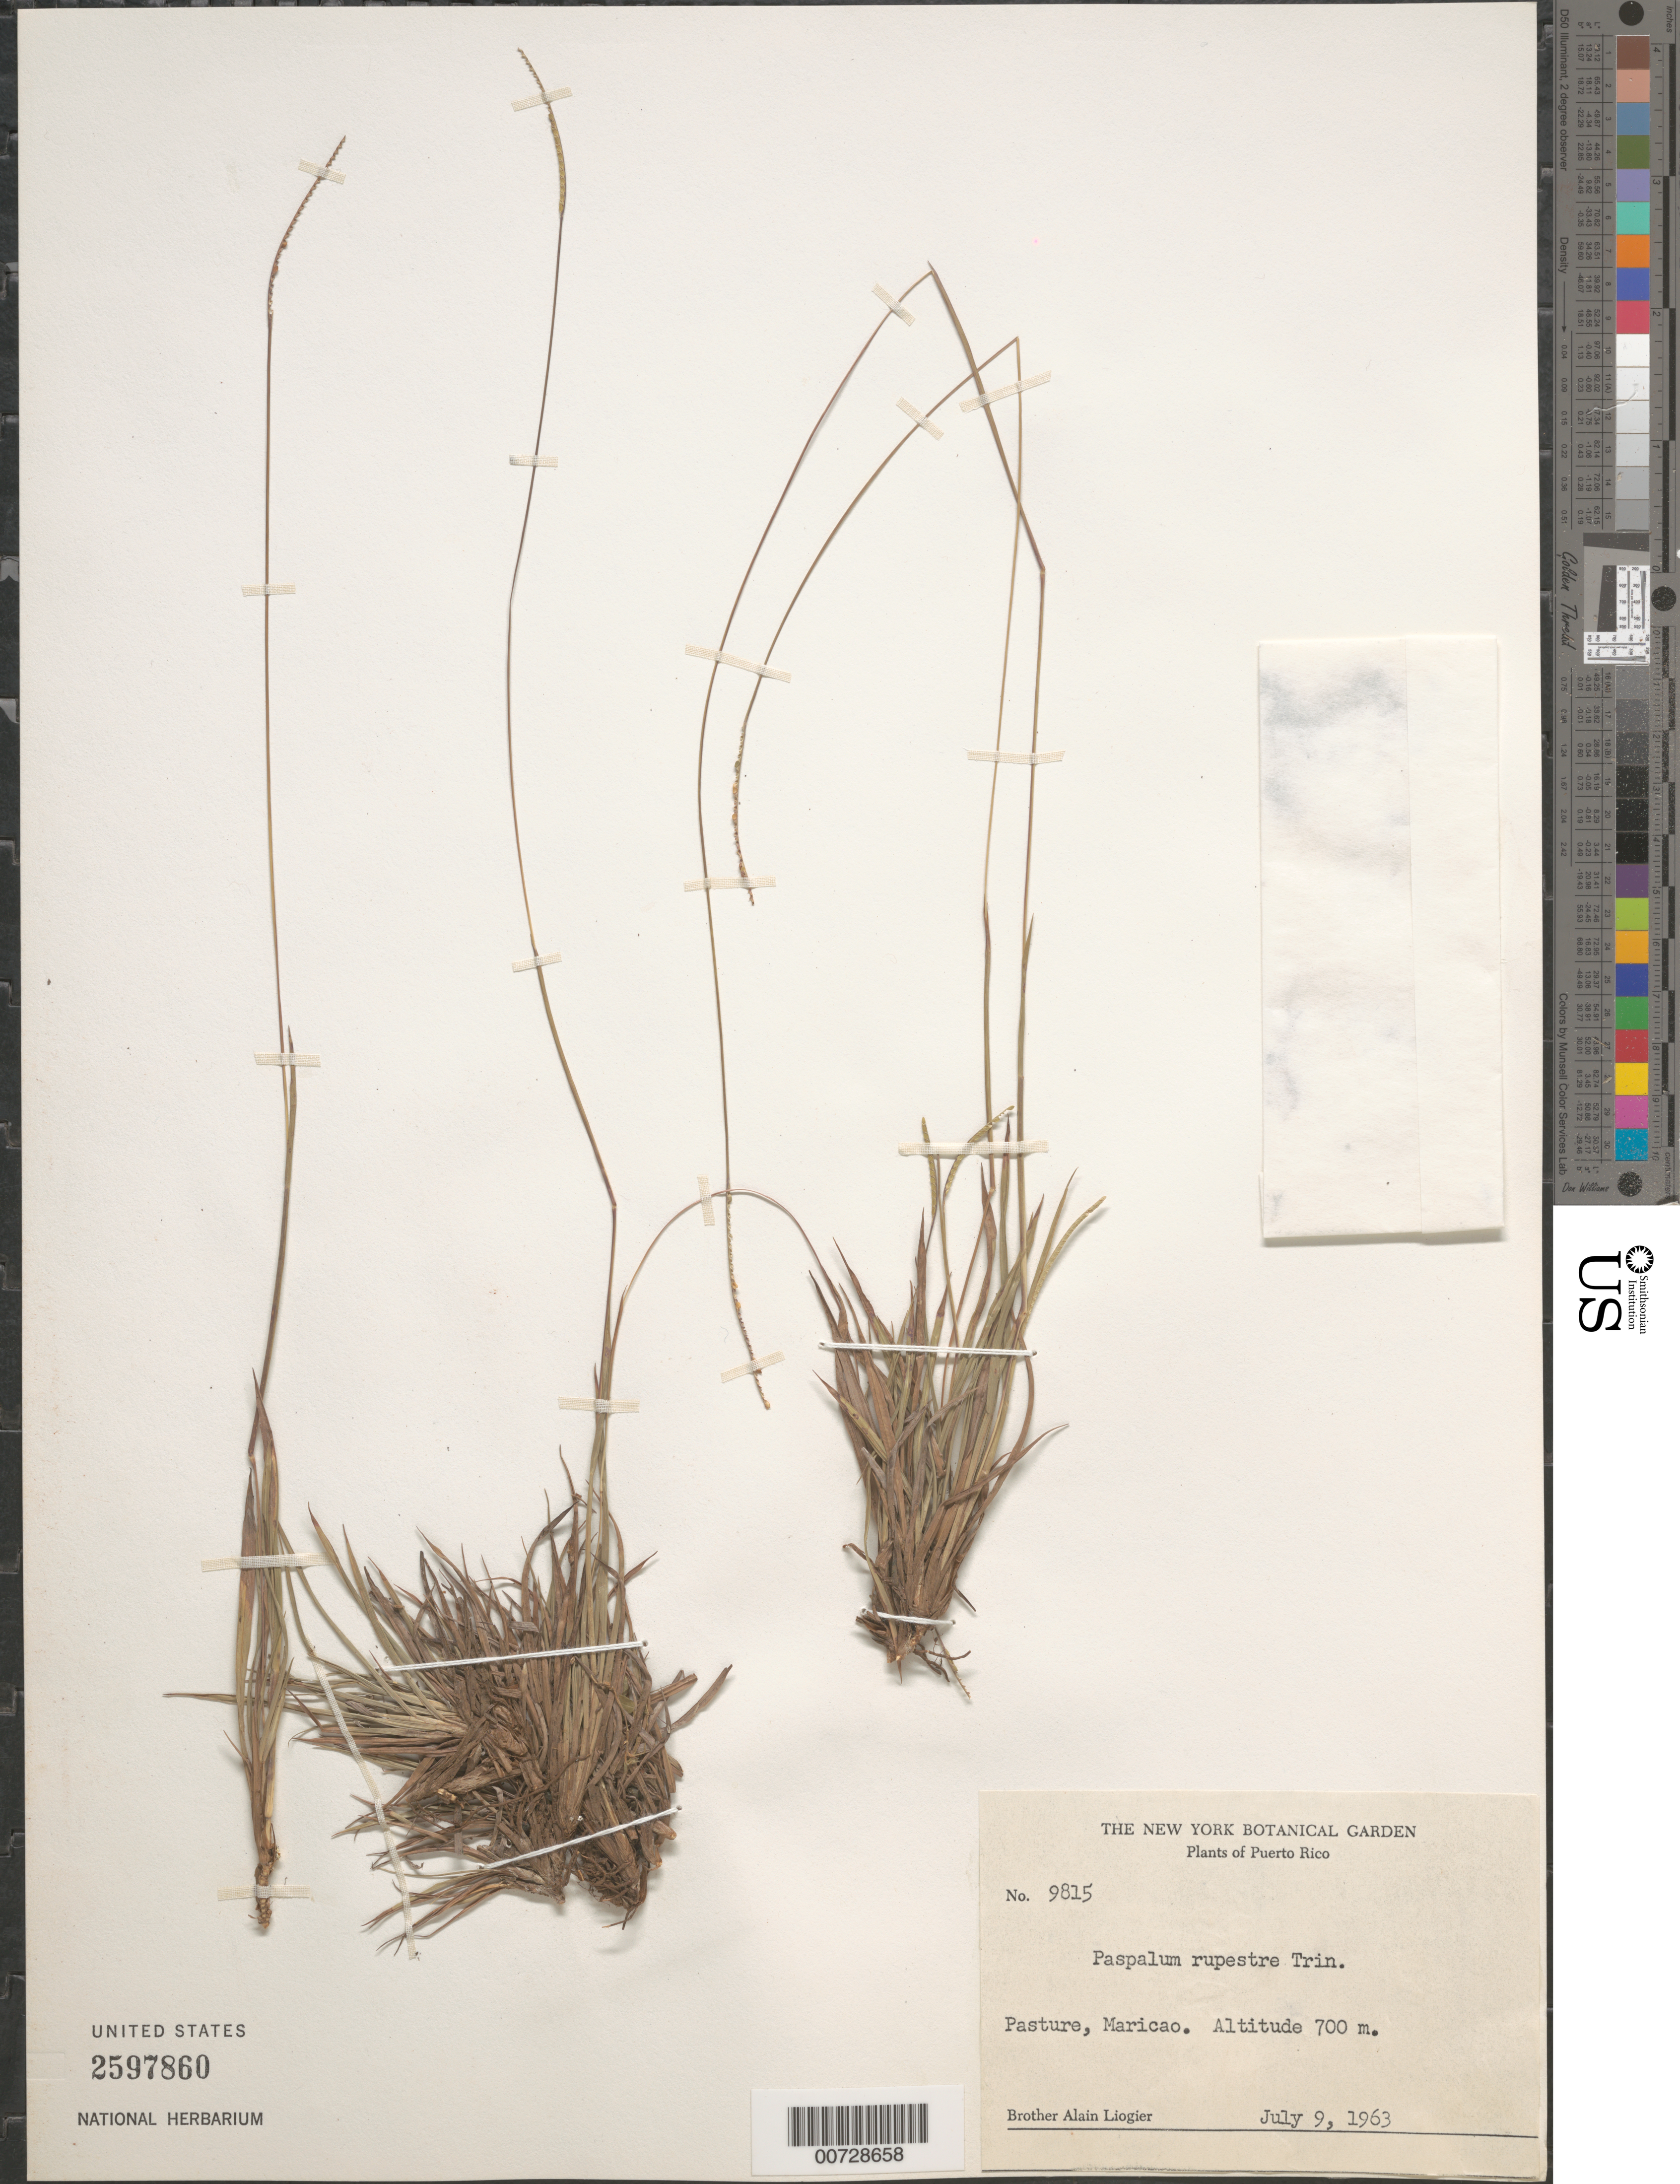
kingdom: Plantae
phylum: Tracheophyta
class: Liliopsida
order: Poales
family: Poaceae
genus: Paspalum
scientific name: Paspalum rupestre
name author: Trin.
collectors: A. H. Liogier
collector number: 9815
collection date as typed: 09 Jul 1963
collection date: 1963-07-09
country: Puerto Rico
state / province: Maricao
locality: Pasture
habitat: Pasture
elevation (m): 700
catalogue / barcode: US 2597860